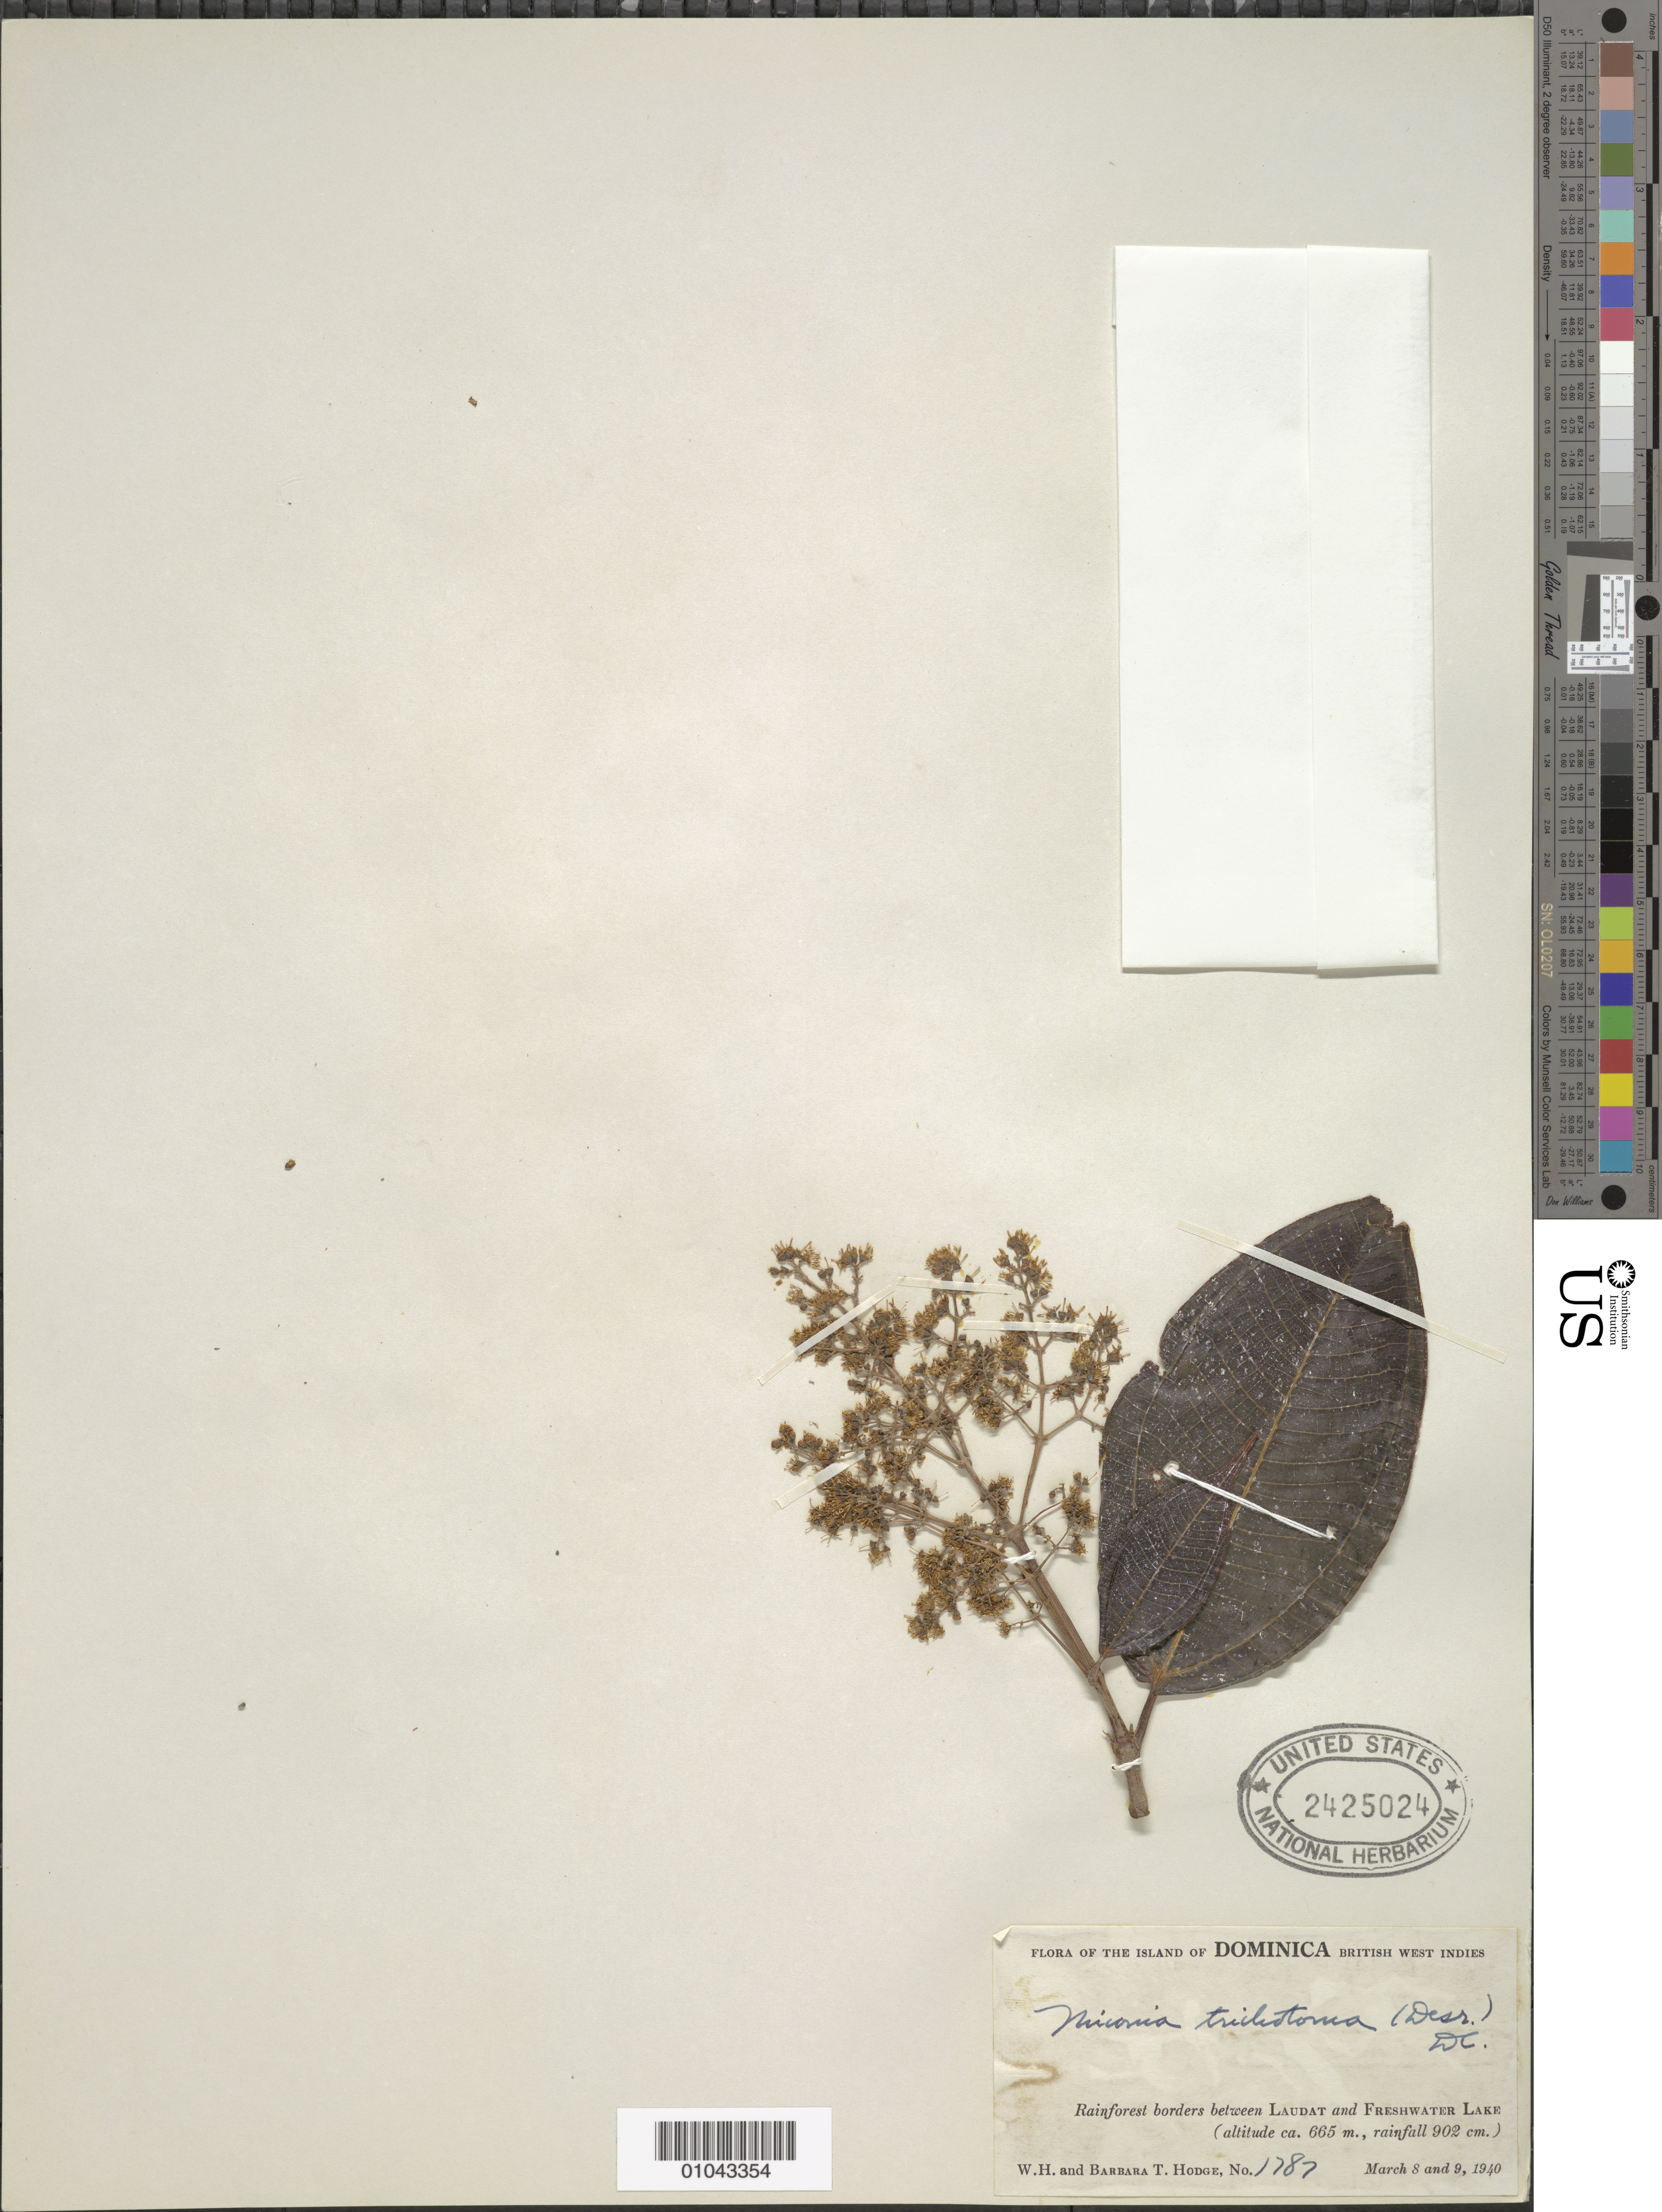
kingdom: Plantae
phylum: Tracheophyta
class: Magnoliopsida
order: Myrtales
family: Melastomataceae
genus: Miconia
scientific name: Miconia trichotoma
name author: (Desr.) DC.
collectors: W. Hodge & B. Hodge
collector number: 1878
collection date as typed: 08 Mar 1940 and 09 Mar 1940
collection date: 1940-03-08,1940-03-09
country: Dominica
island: Dominica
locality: Between Laudat and Freshwater lake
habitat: Rainforest borders, rainfall 902 cm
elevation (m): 665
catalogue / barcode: US 2425024